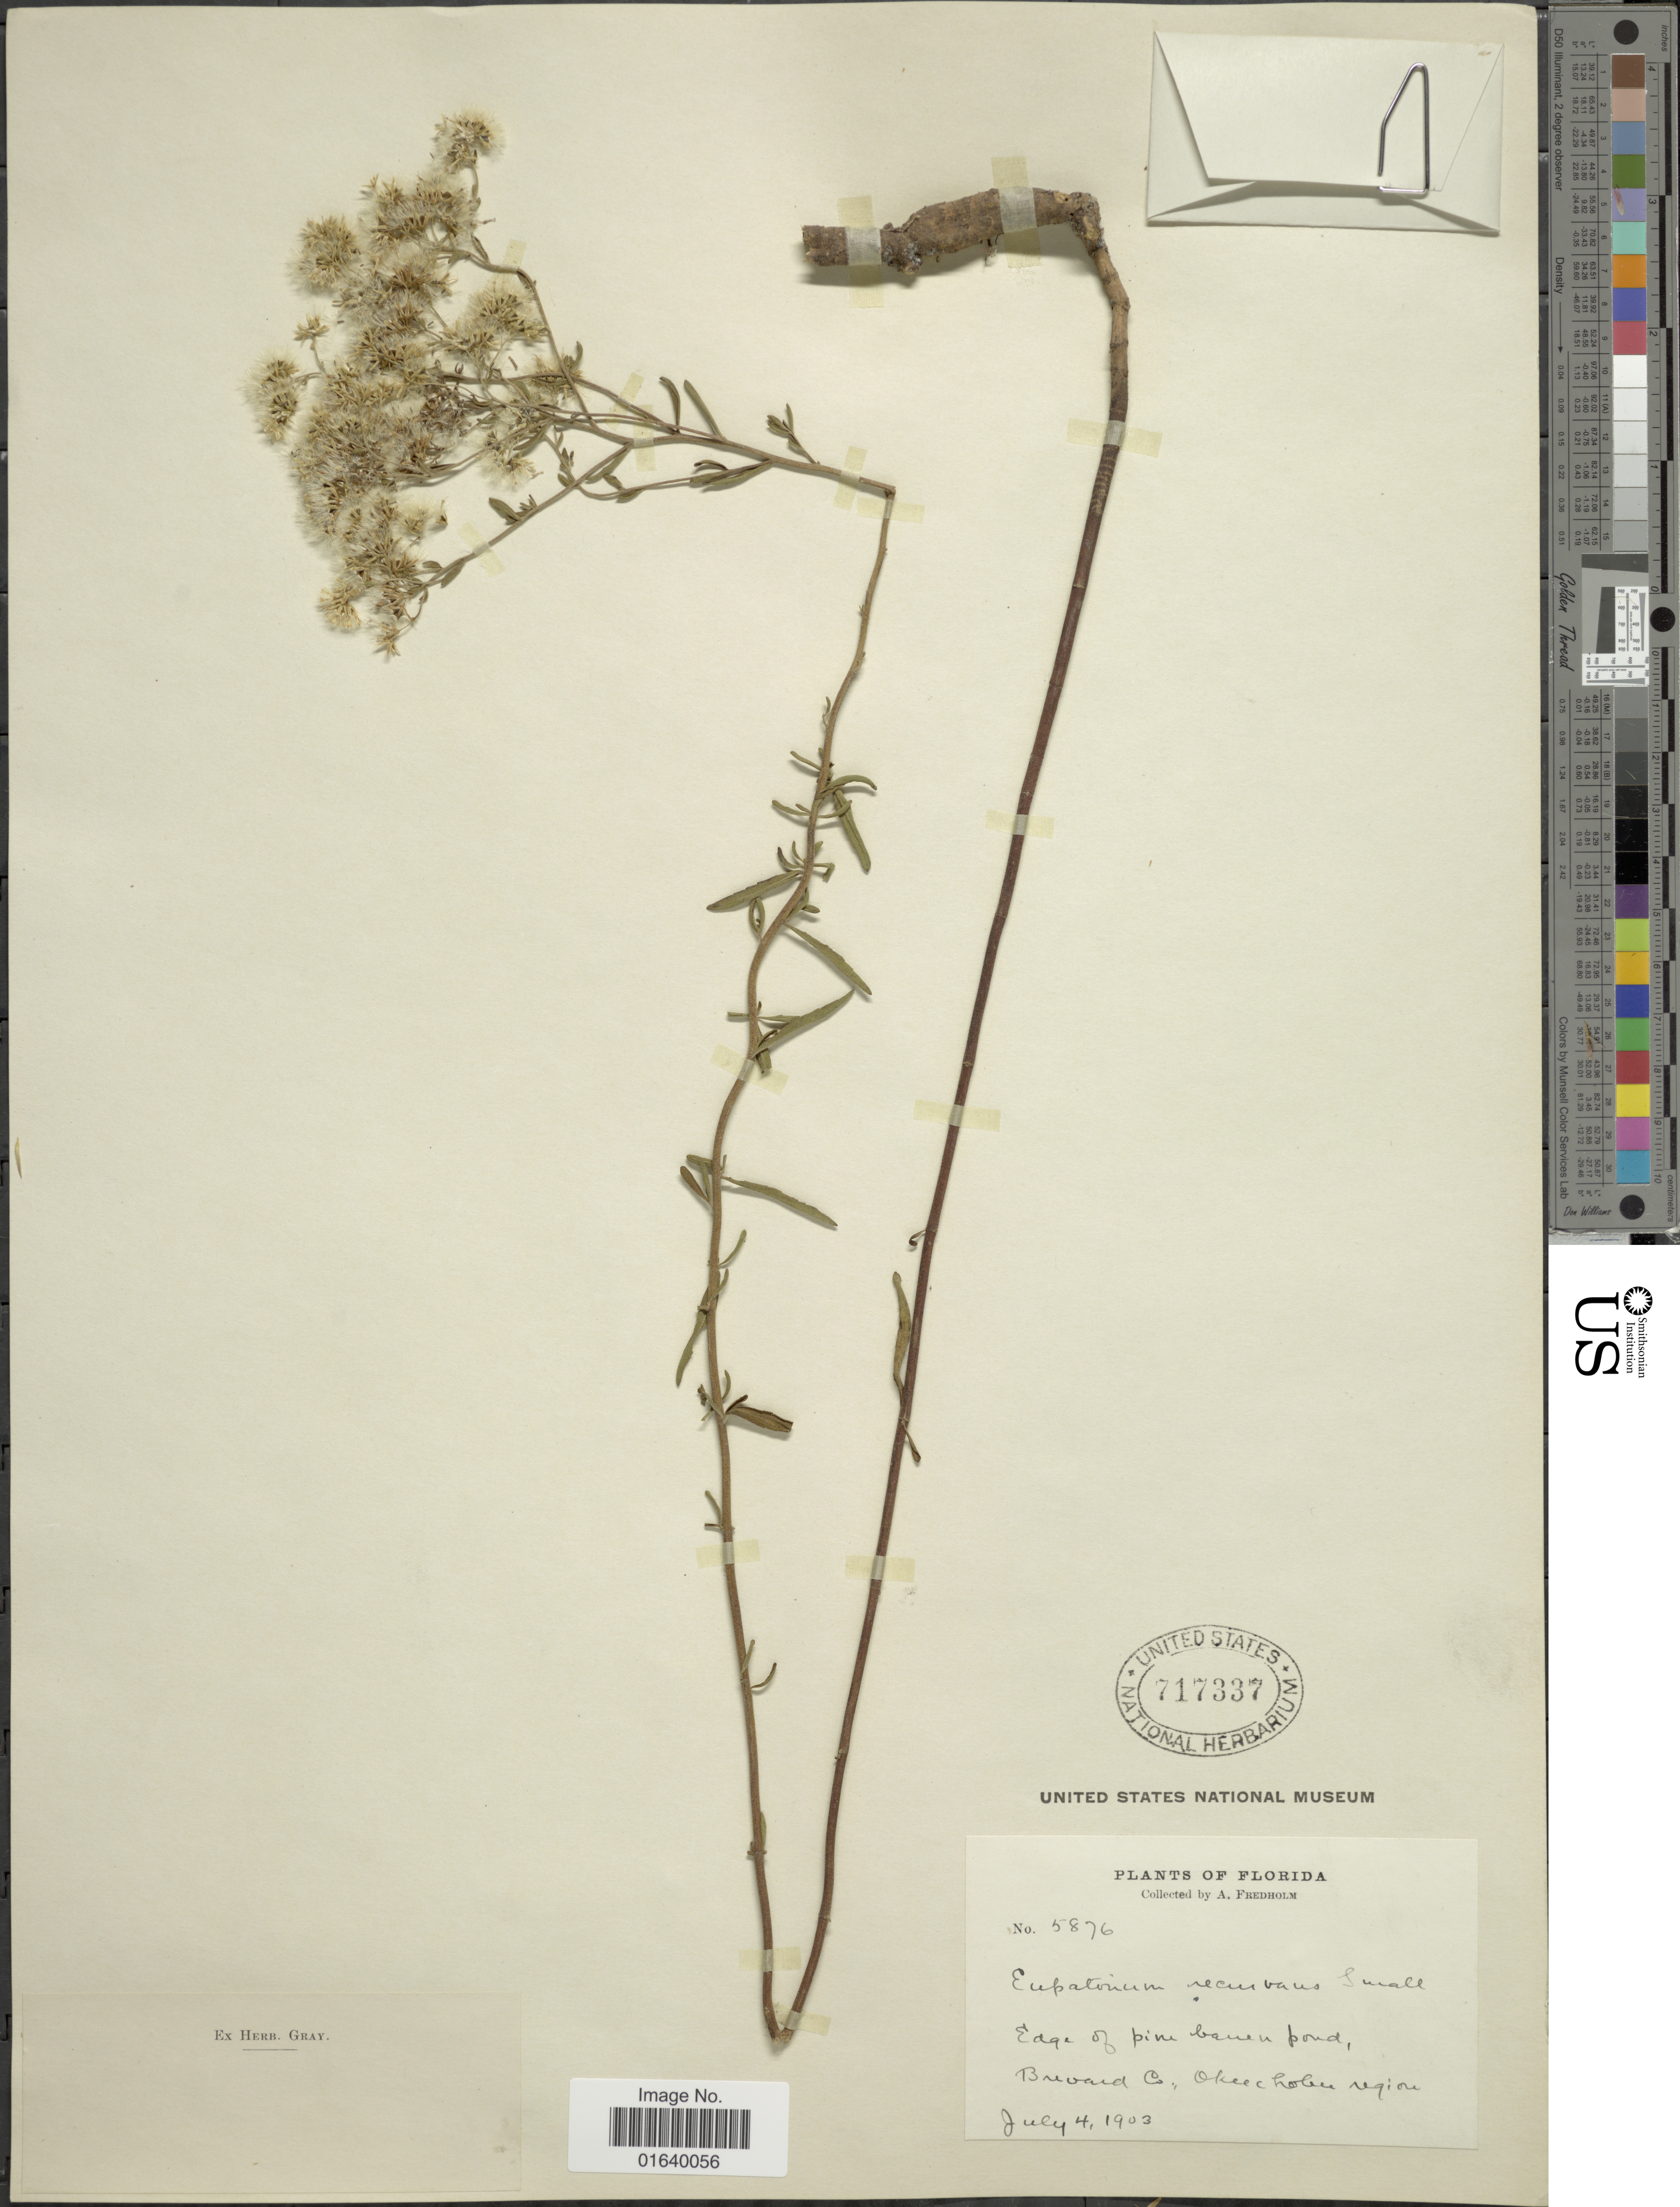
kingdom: Plantae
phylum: Tracheophyta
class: Magnoliopsida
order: Asterales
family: Asteraceae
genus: Eupatorium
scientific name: Eupatorium recurvans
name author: Small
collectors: A. Fredholm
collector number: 5876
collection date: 1903-07-04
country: United States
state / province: Florida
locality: Brevard Co., Okeechobee region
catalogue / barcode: US 717337